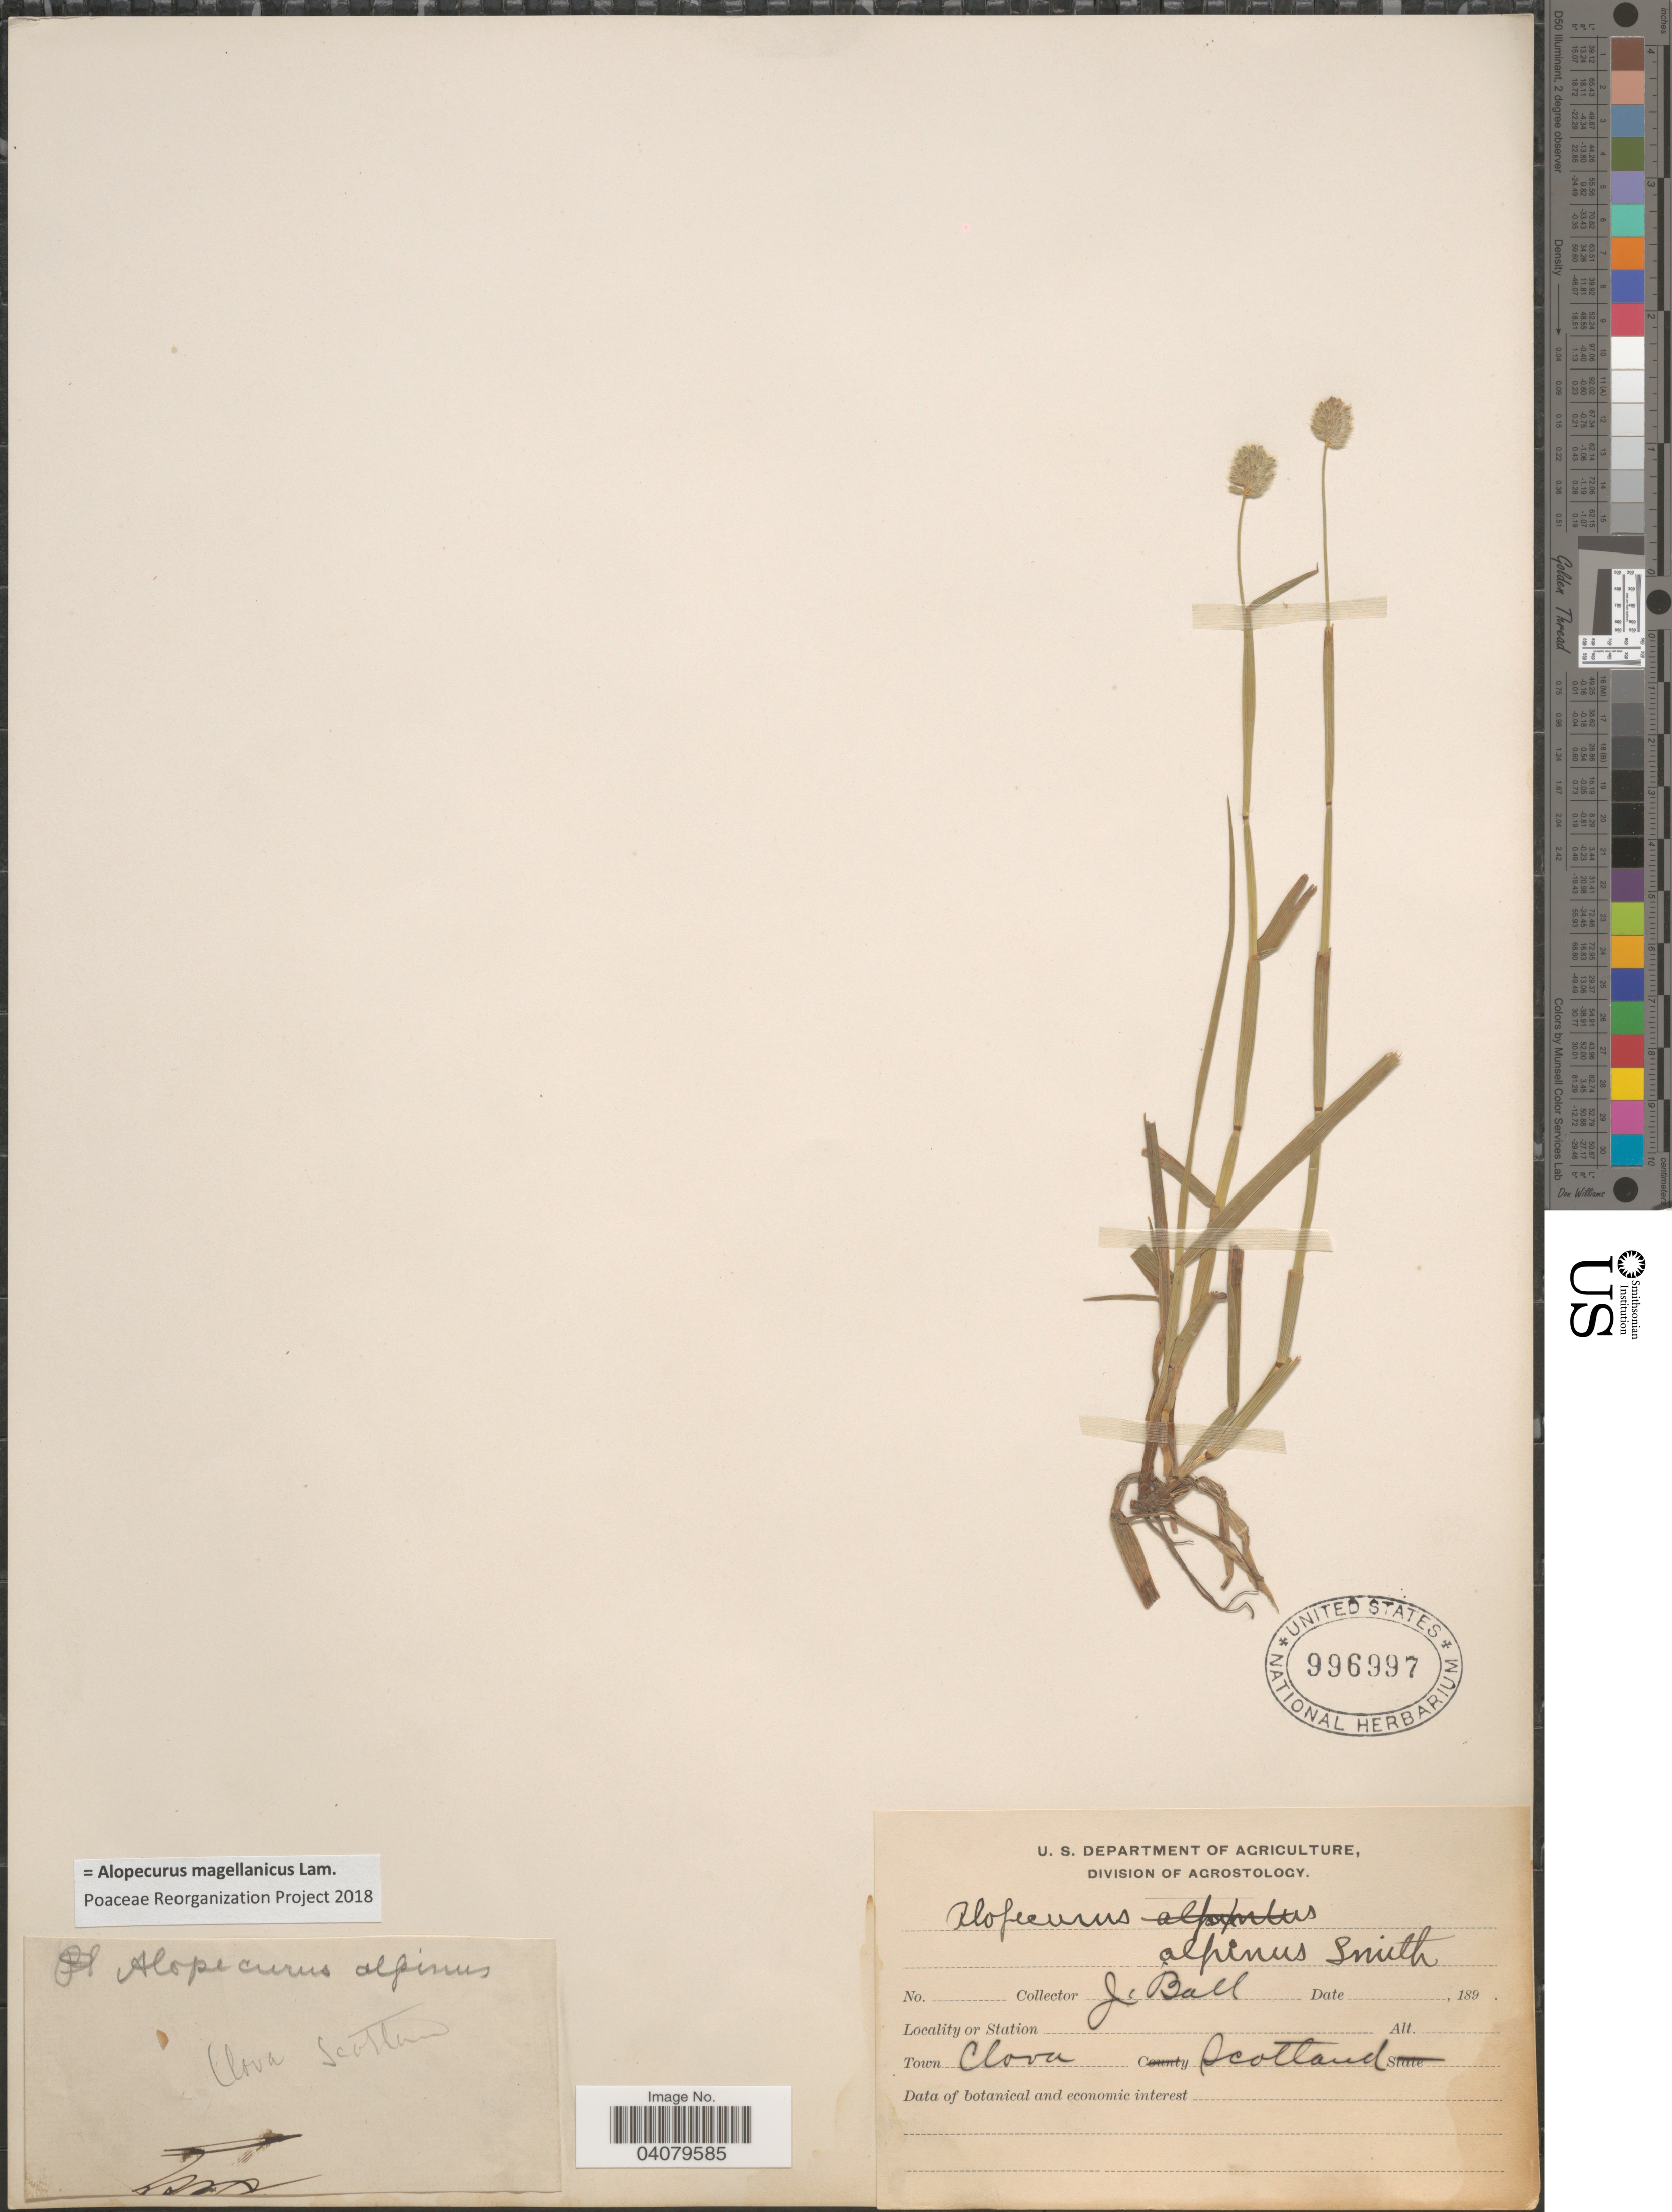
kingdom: Plantae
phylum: Tracheophyta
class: Liliopsida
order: Poales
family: Poaceae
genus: Alopecurus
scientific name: Alopecurus magellanicus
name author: Lam.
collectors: J. Ball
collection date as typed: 189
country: United Kingdom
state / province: Scotland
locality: Town Clova.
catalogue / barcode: US 996997